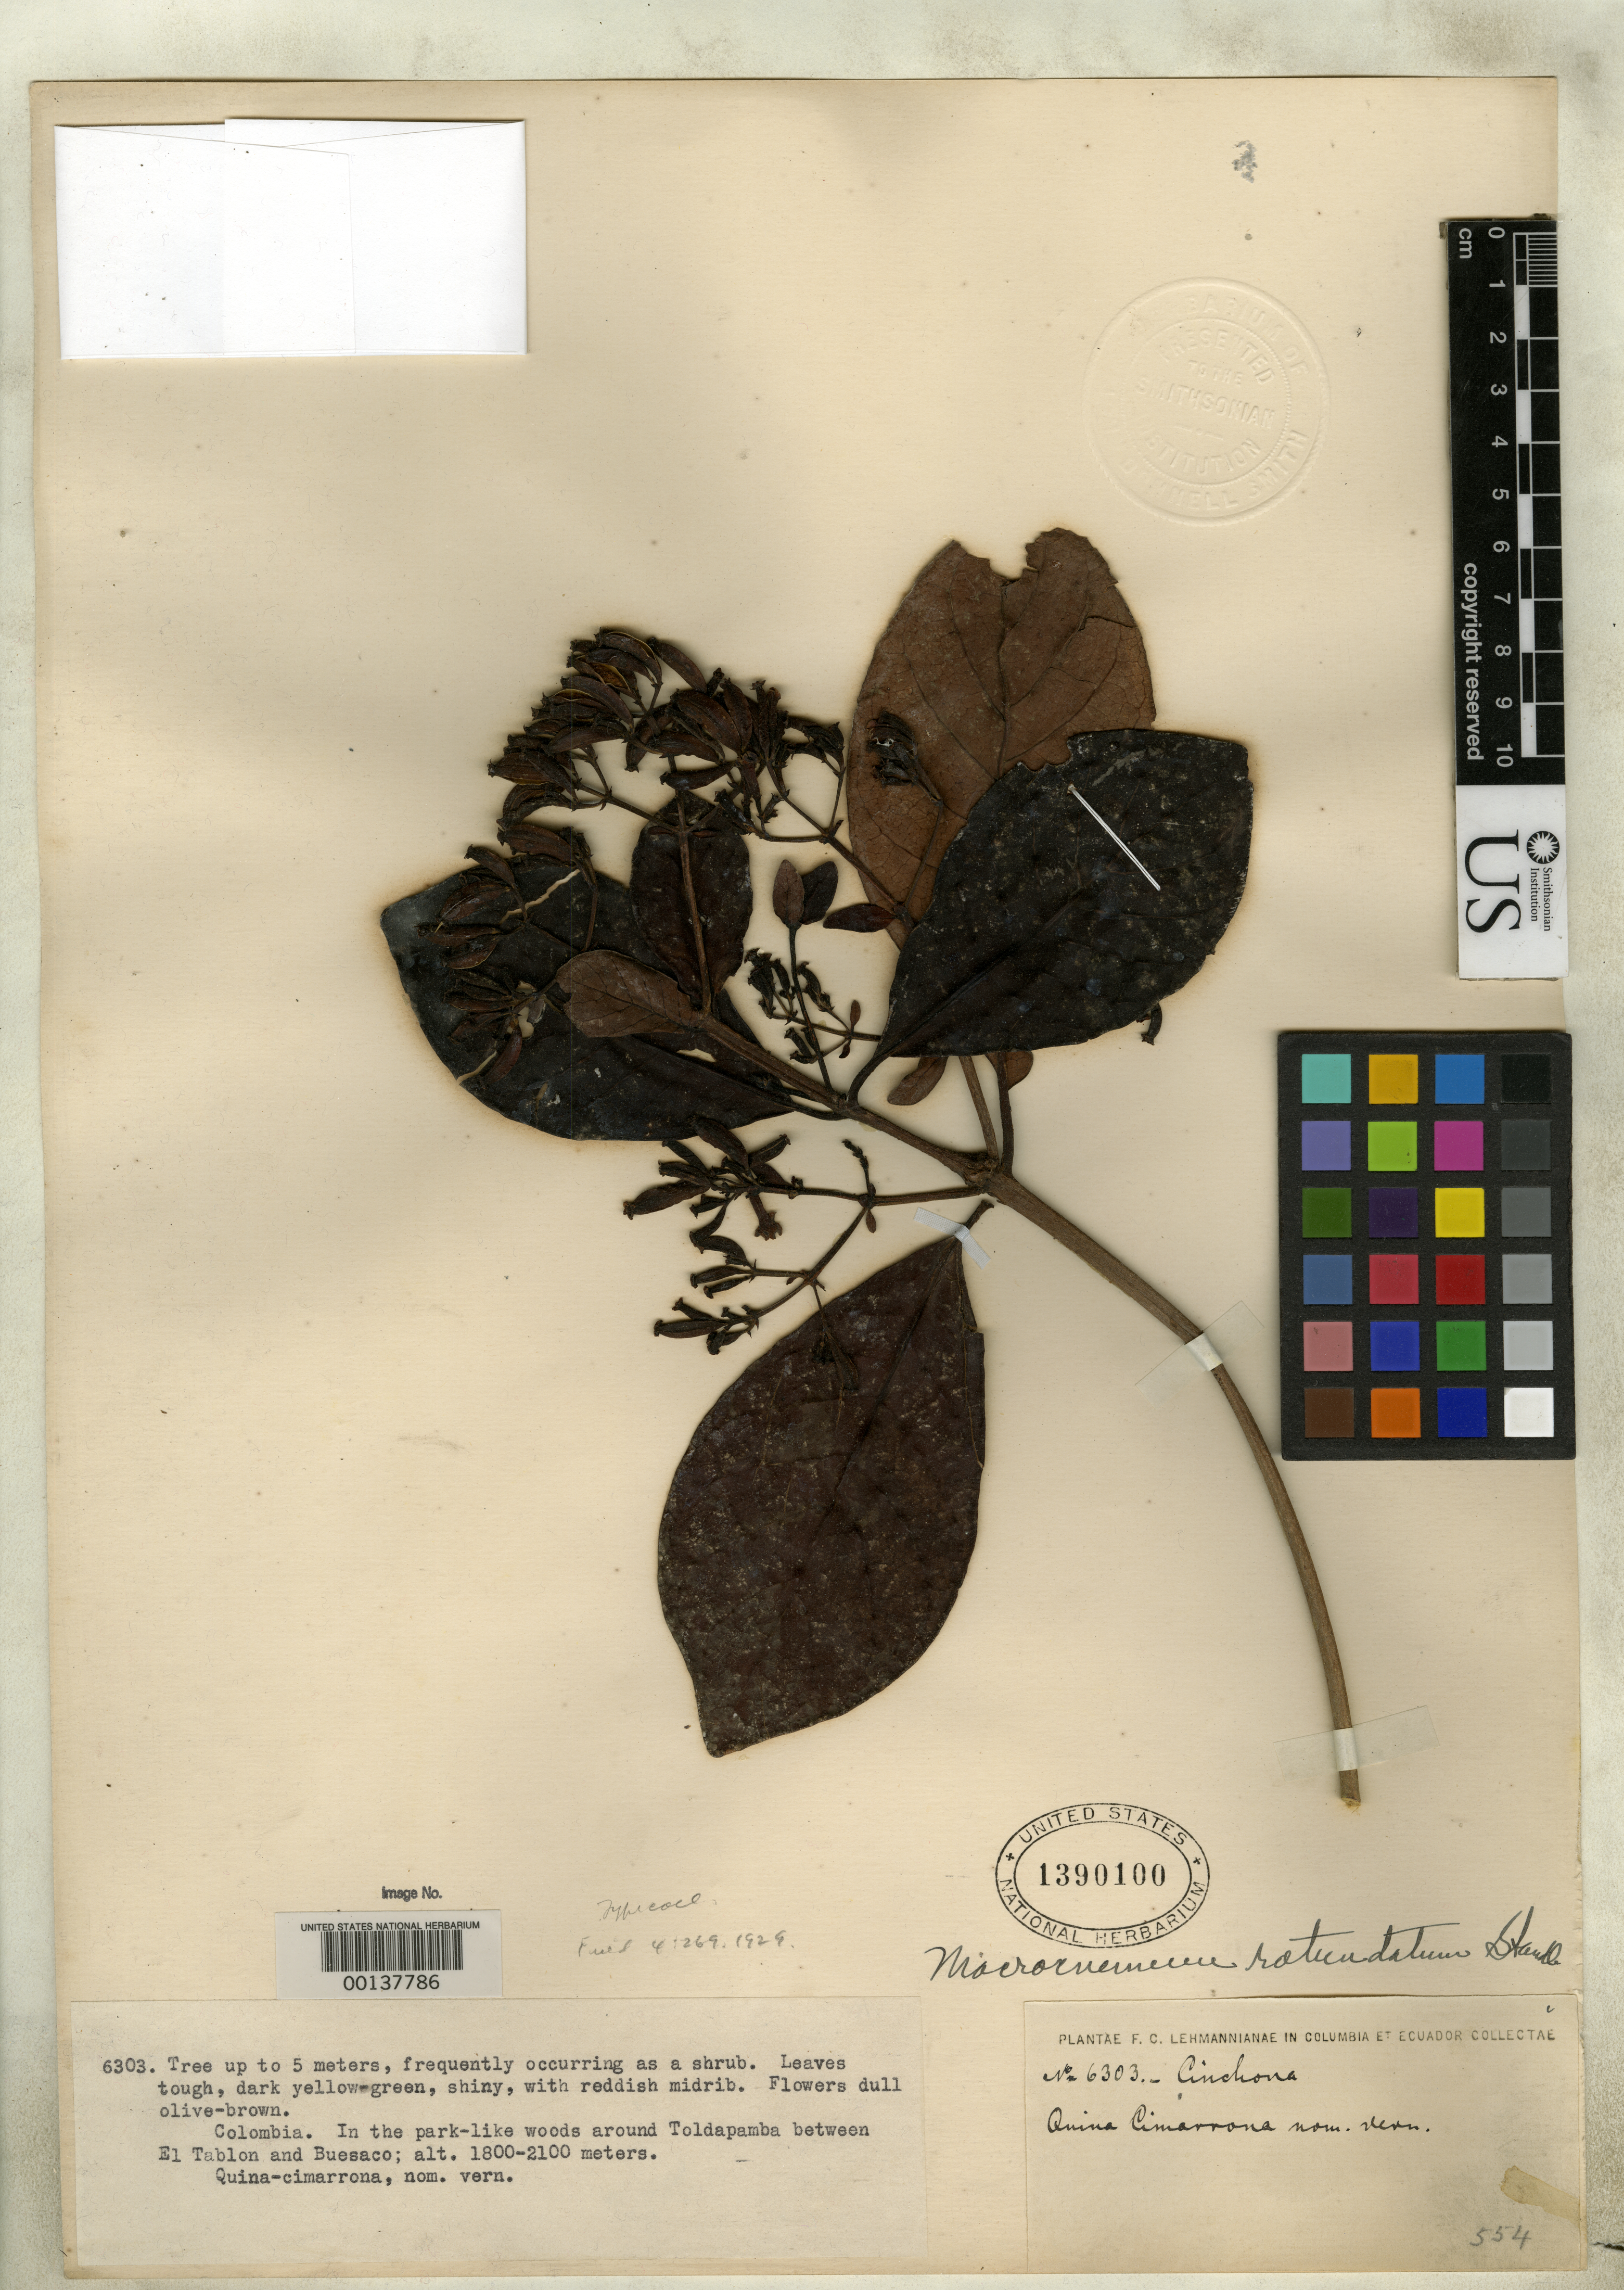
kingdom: Plantae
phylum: Tracheophyta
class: Magnoliopsida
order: Gentianales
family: Rubiaceae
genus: Macrocnemum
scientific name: Macrocnemum rotundatum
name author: Standl.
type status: Isotype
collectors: F. C. Lehmann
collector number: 6303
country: Colombia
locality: Cinchona, around Toblapamba, between El Tablon and Buesaco.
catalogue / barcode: US 1390100